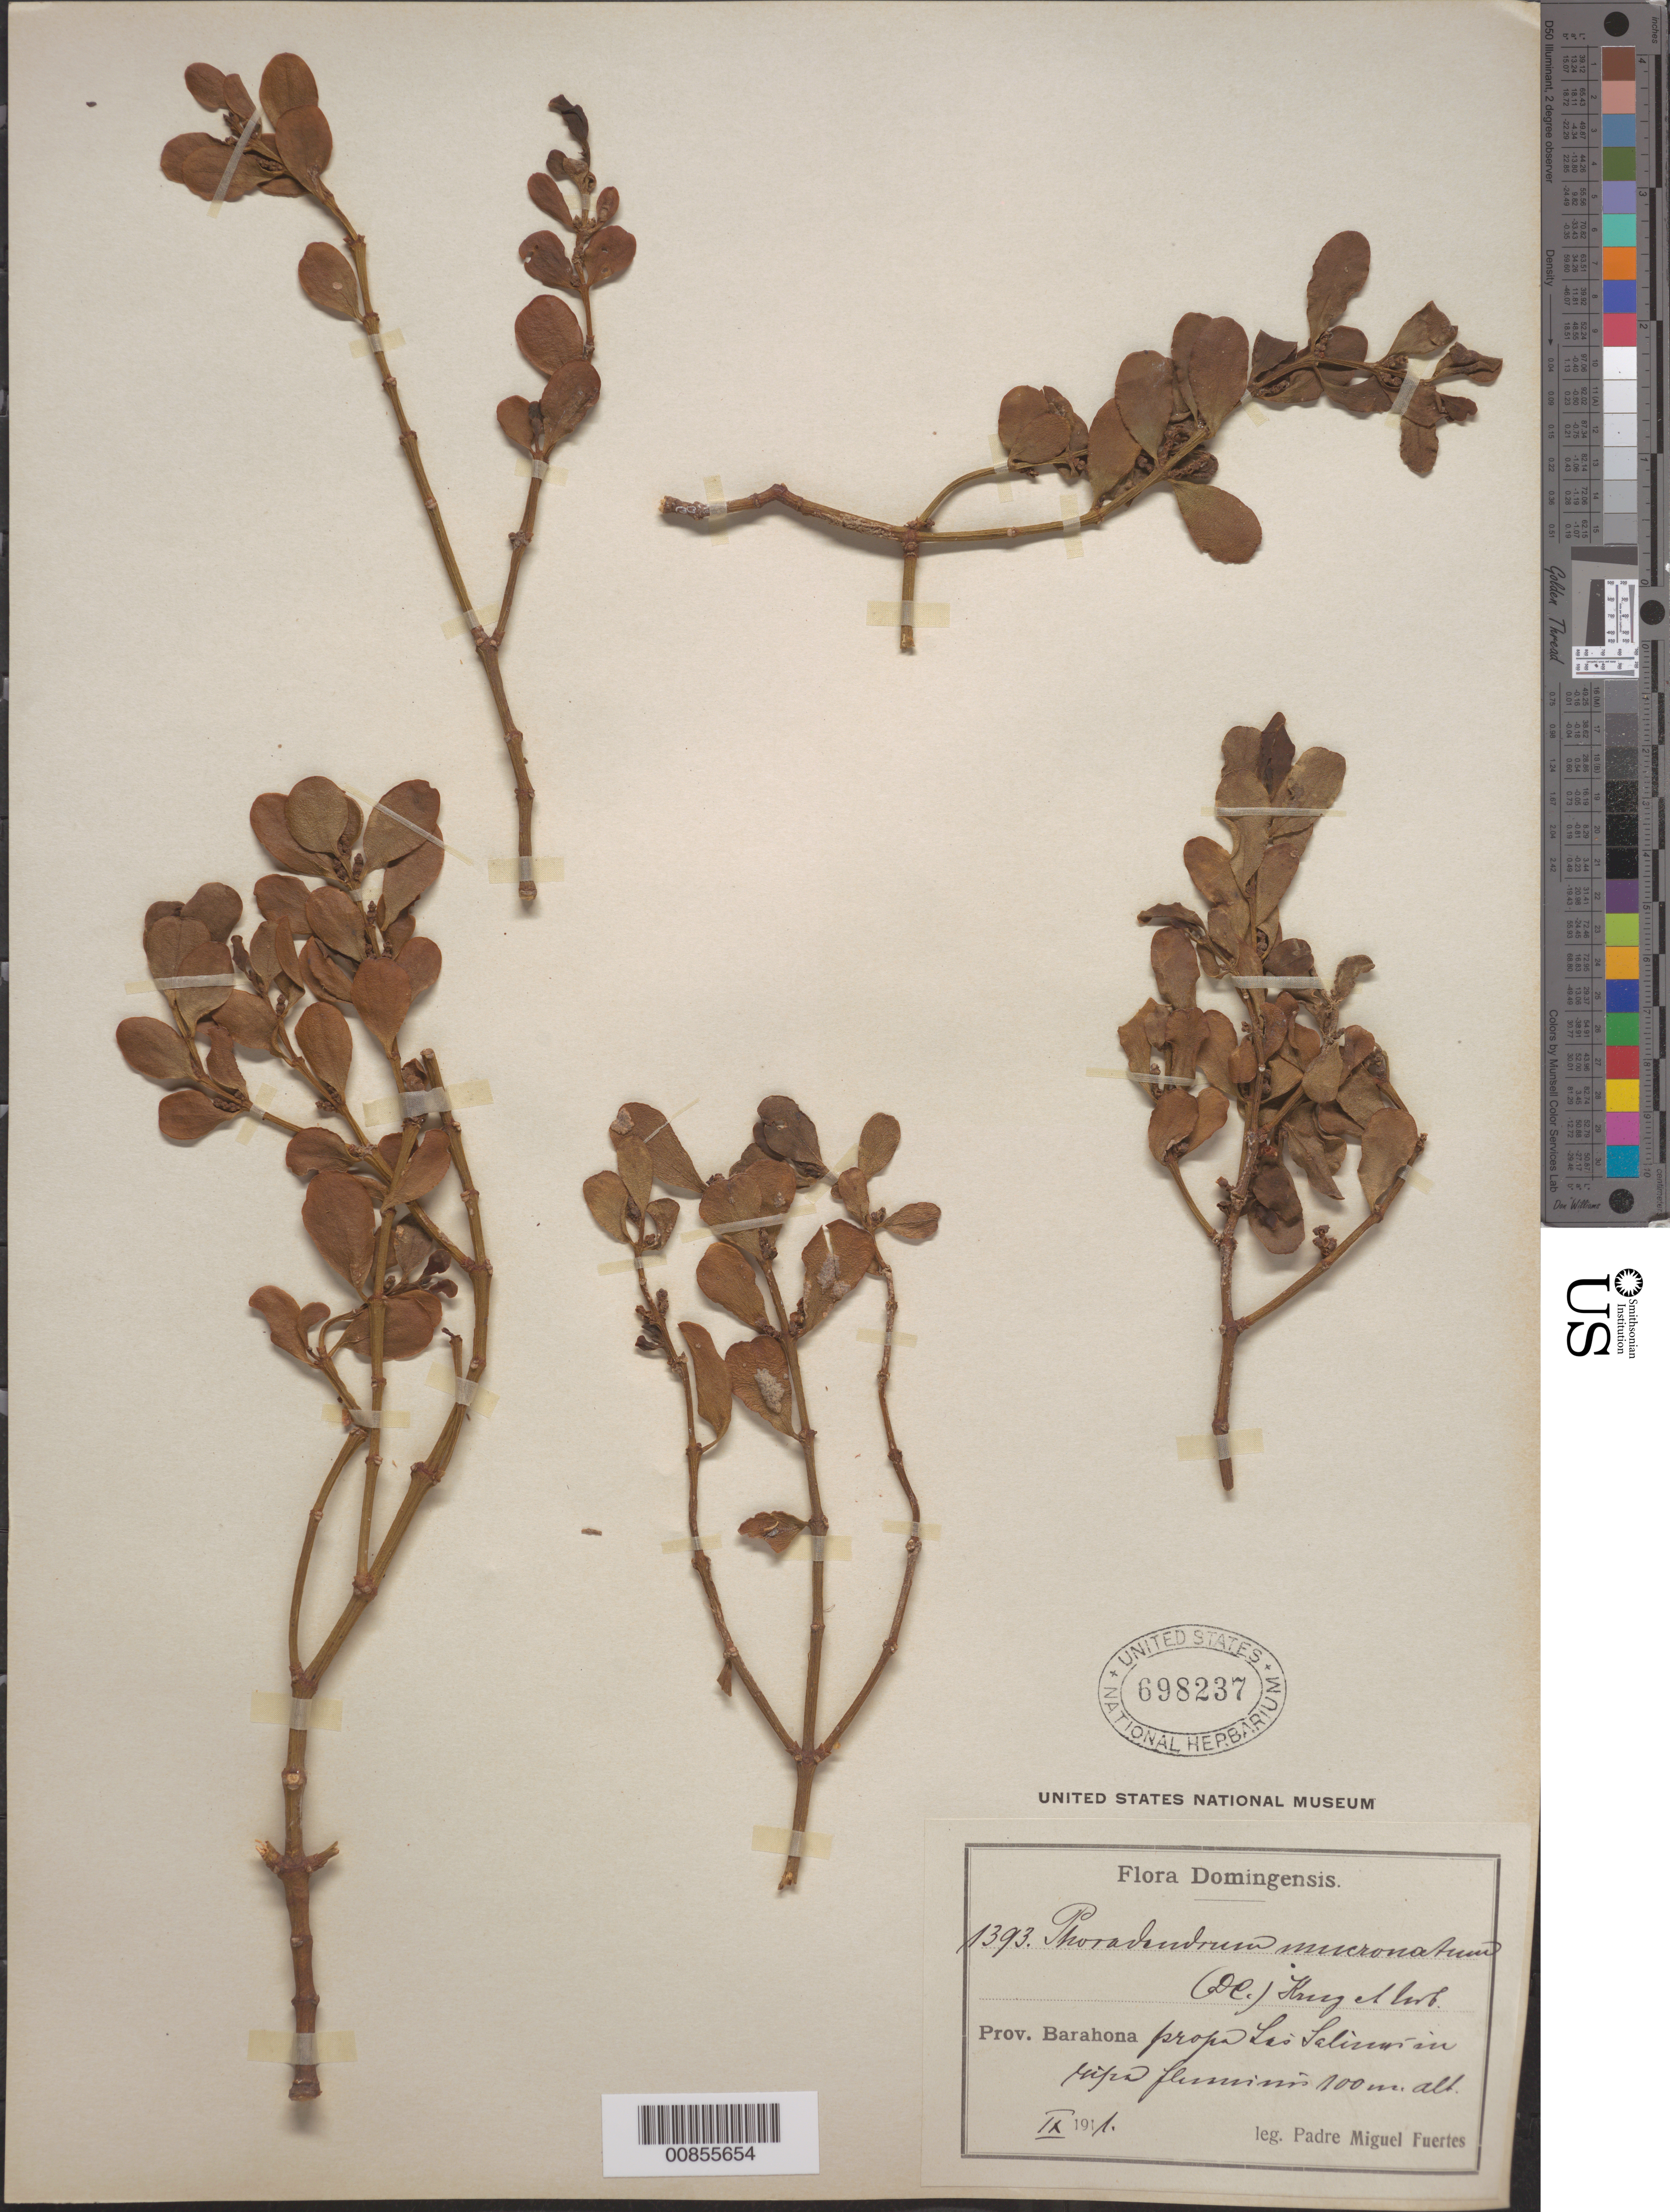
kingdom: Plantae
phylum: Tracheophyta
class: Magnoliopsida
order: Santalales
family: Viscaceae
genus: Phoradendron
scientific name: Phoradendron mucronatum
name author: (DC.) Krug & Urb.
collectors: M. D. Fuertes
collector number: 1393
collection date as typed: Sep 1911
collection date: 1911-09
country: Dominican Republic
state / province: Barahona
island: Hispaniola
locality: Prope Las Salinas.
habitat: In (?) fluminis.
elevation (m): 100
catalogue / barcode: US 698237